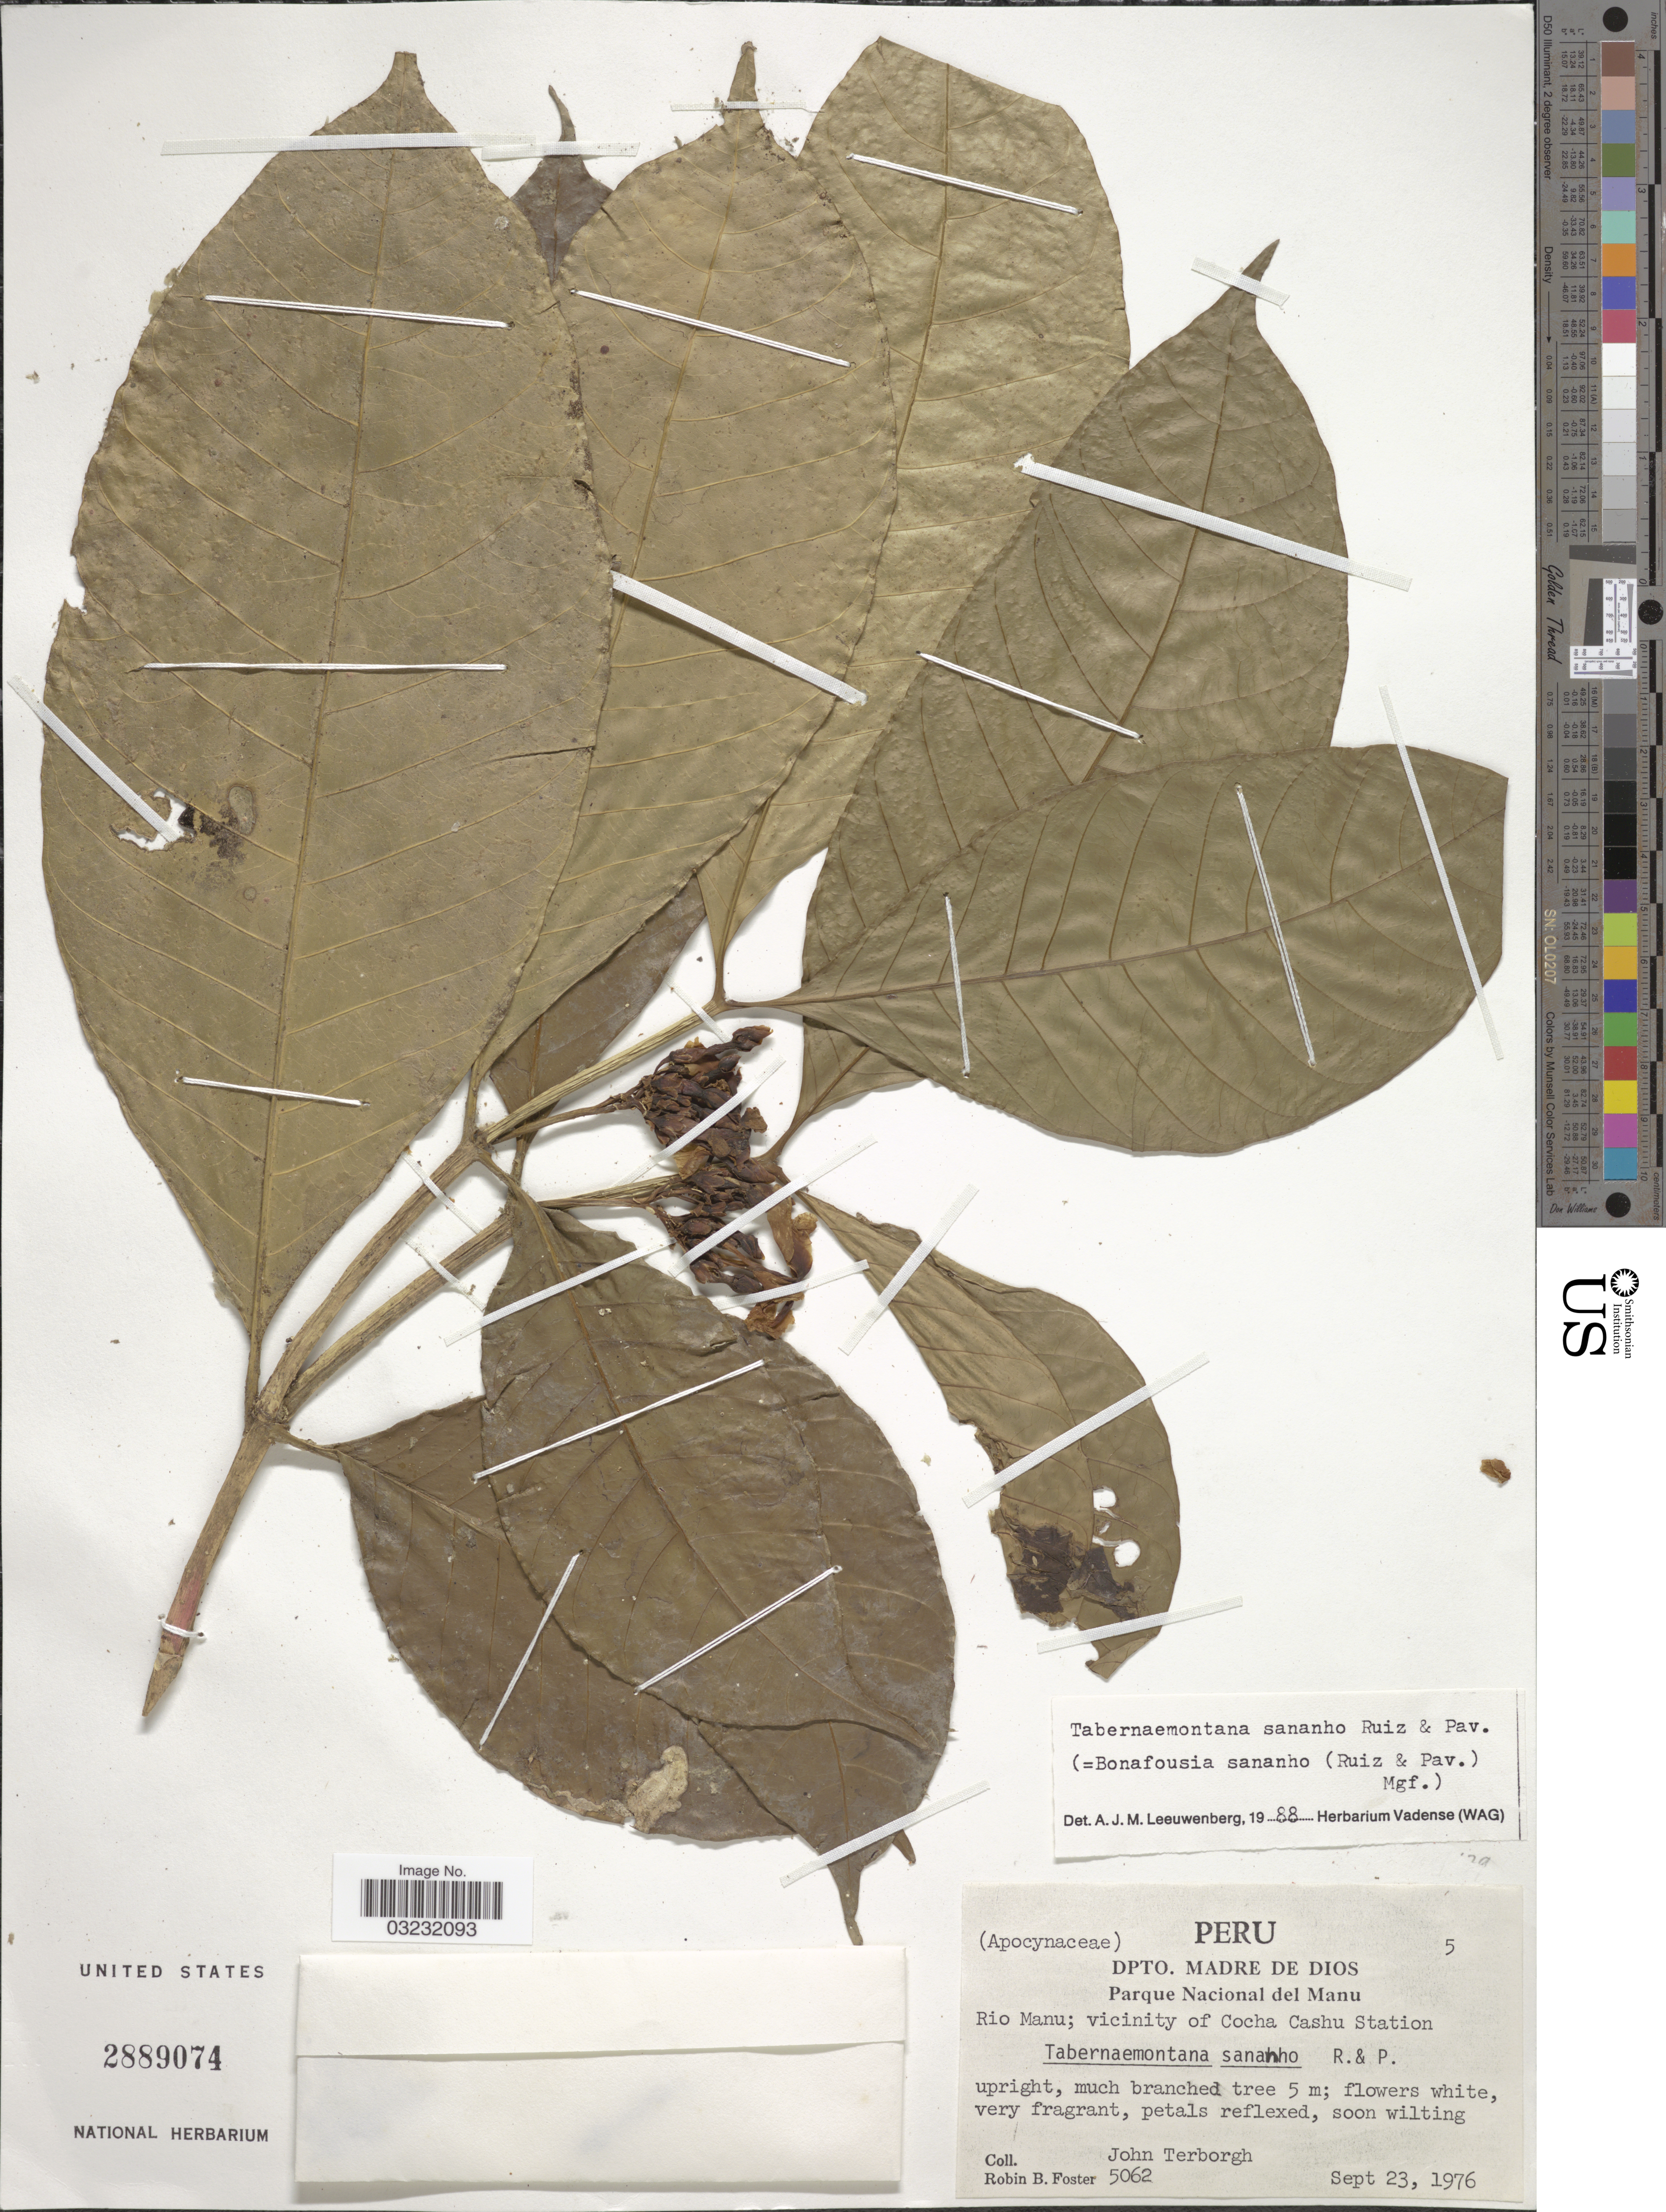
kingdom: Plantae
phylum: Tracheophyta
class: Magnoliopsida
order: Gentianales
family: Apocynaceae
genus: Tabernaemontana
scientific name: Tabernaemontana sananho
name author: Ruiz & Pav.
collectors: J. Terborgh & R. B. Foster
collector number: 5062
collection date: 1976-09-23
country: Peru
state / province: Madre de Dios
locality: Dpto. Madre de Dios. Parque Nacional del Manu. Rio Manu; vicinity of Cocha Cashu Station.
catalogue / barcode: US 2889074